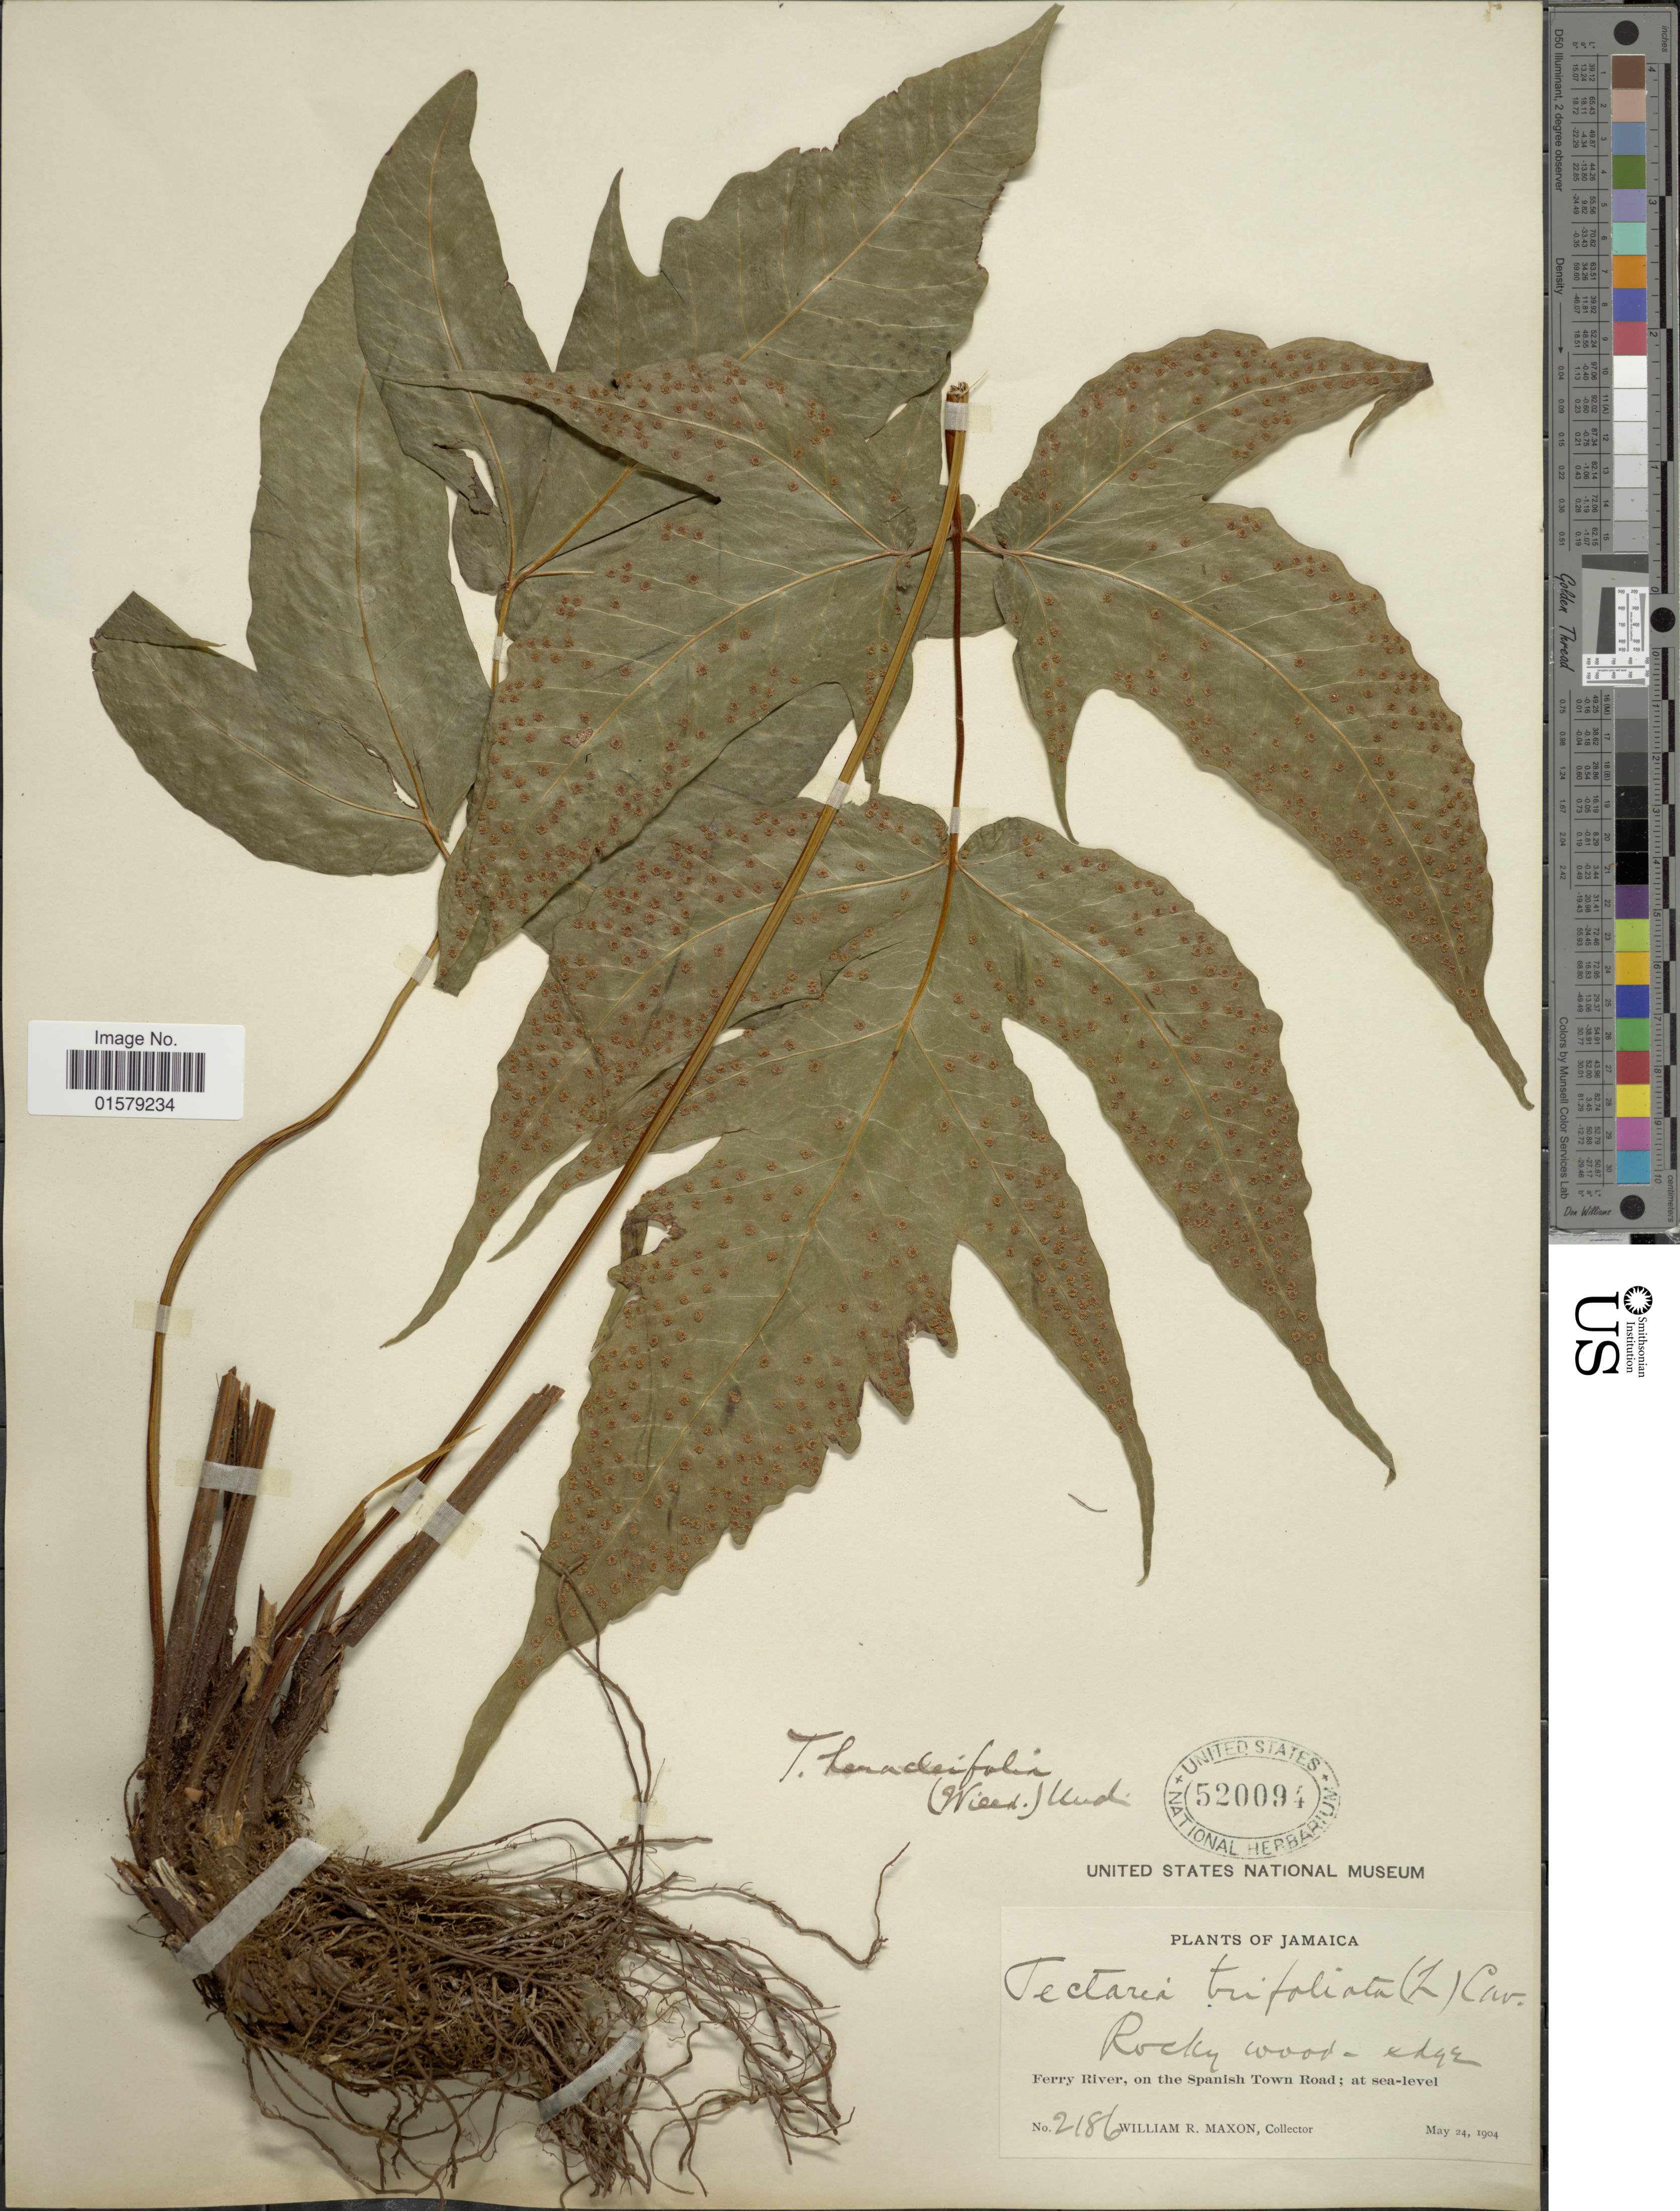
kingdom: Plantae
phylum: Tracheophyta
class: Polypodiopsida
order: Polypodiales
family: Tectariaceae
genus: Tectaria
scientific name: Tectaria heracleifolia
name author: (Willd.) Underw.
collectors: W. R. Maxon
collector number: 2186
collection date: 1904-05-24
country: Jamaica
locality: Ferry River, on the Spanish Town Road.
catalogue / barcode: US 520094